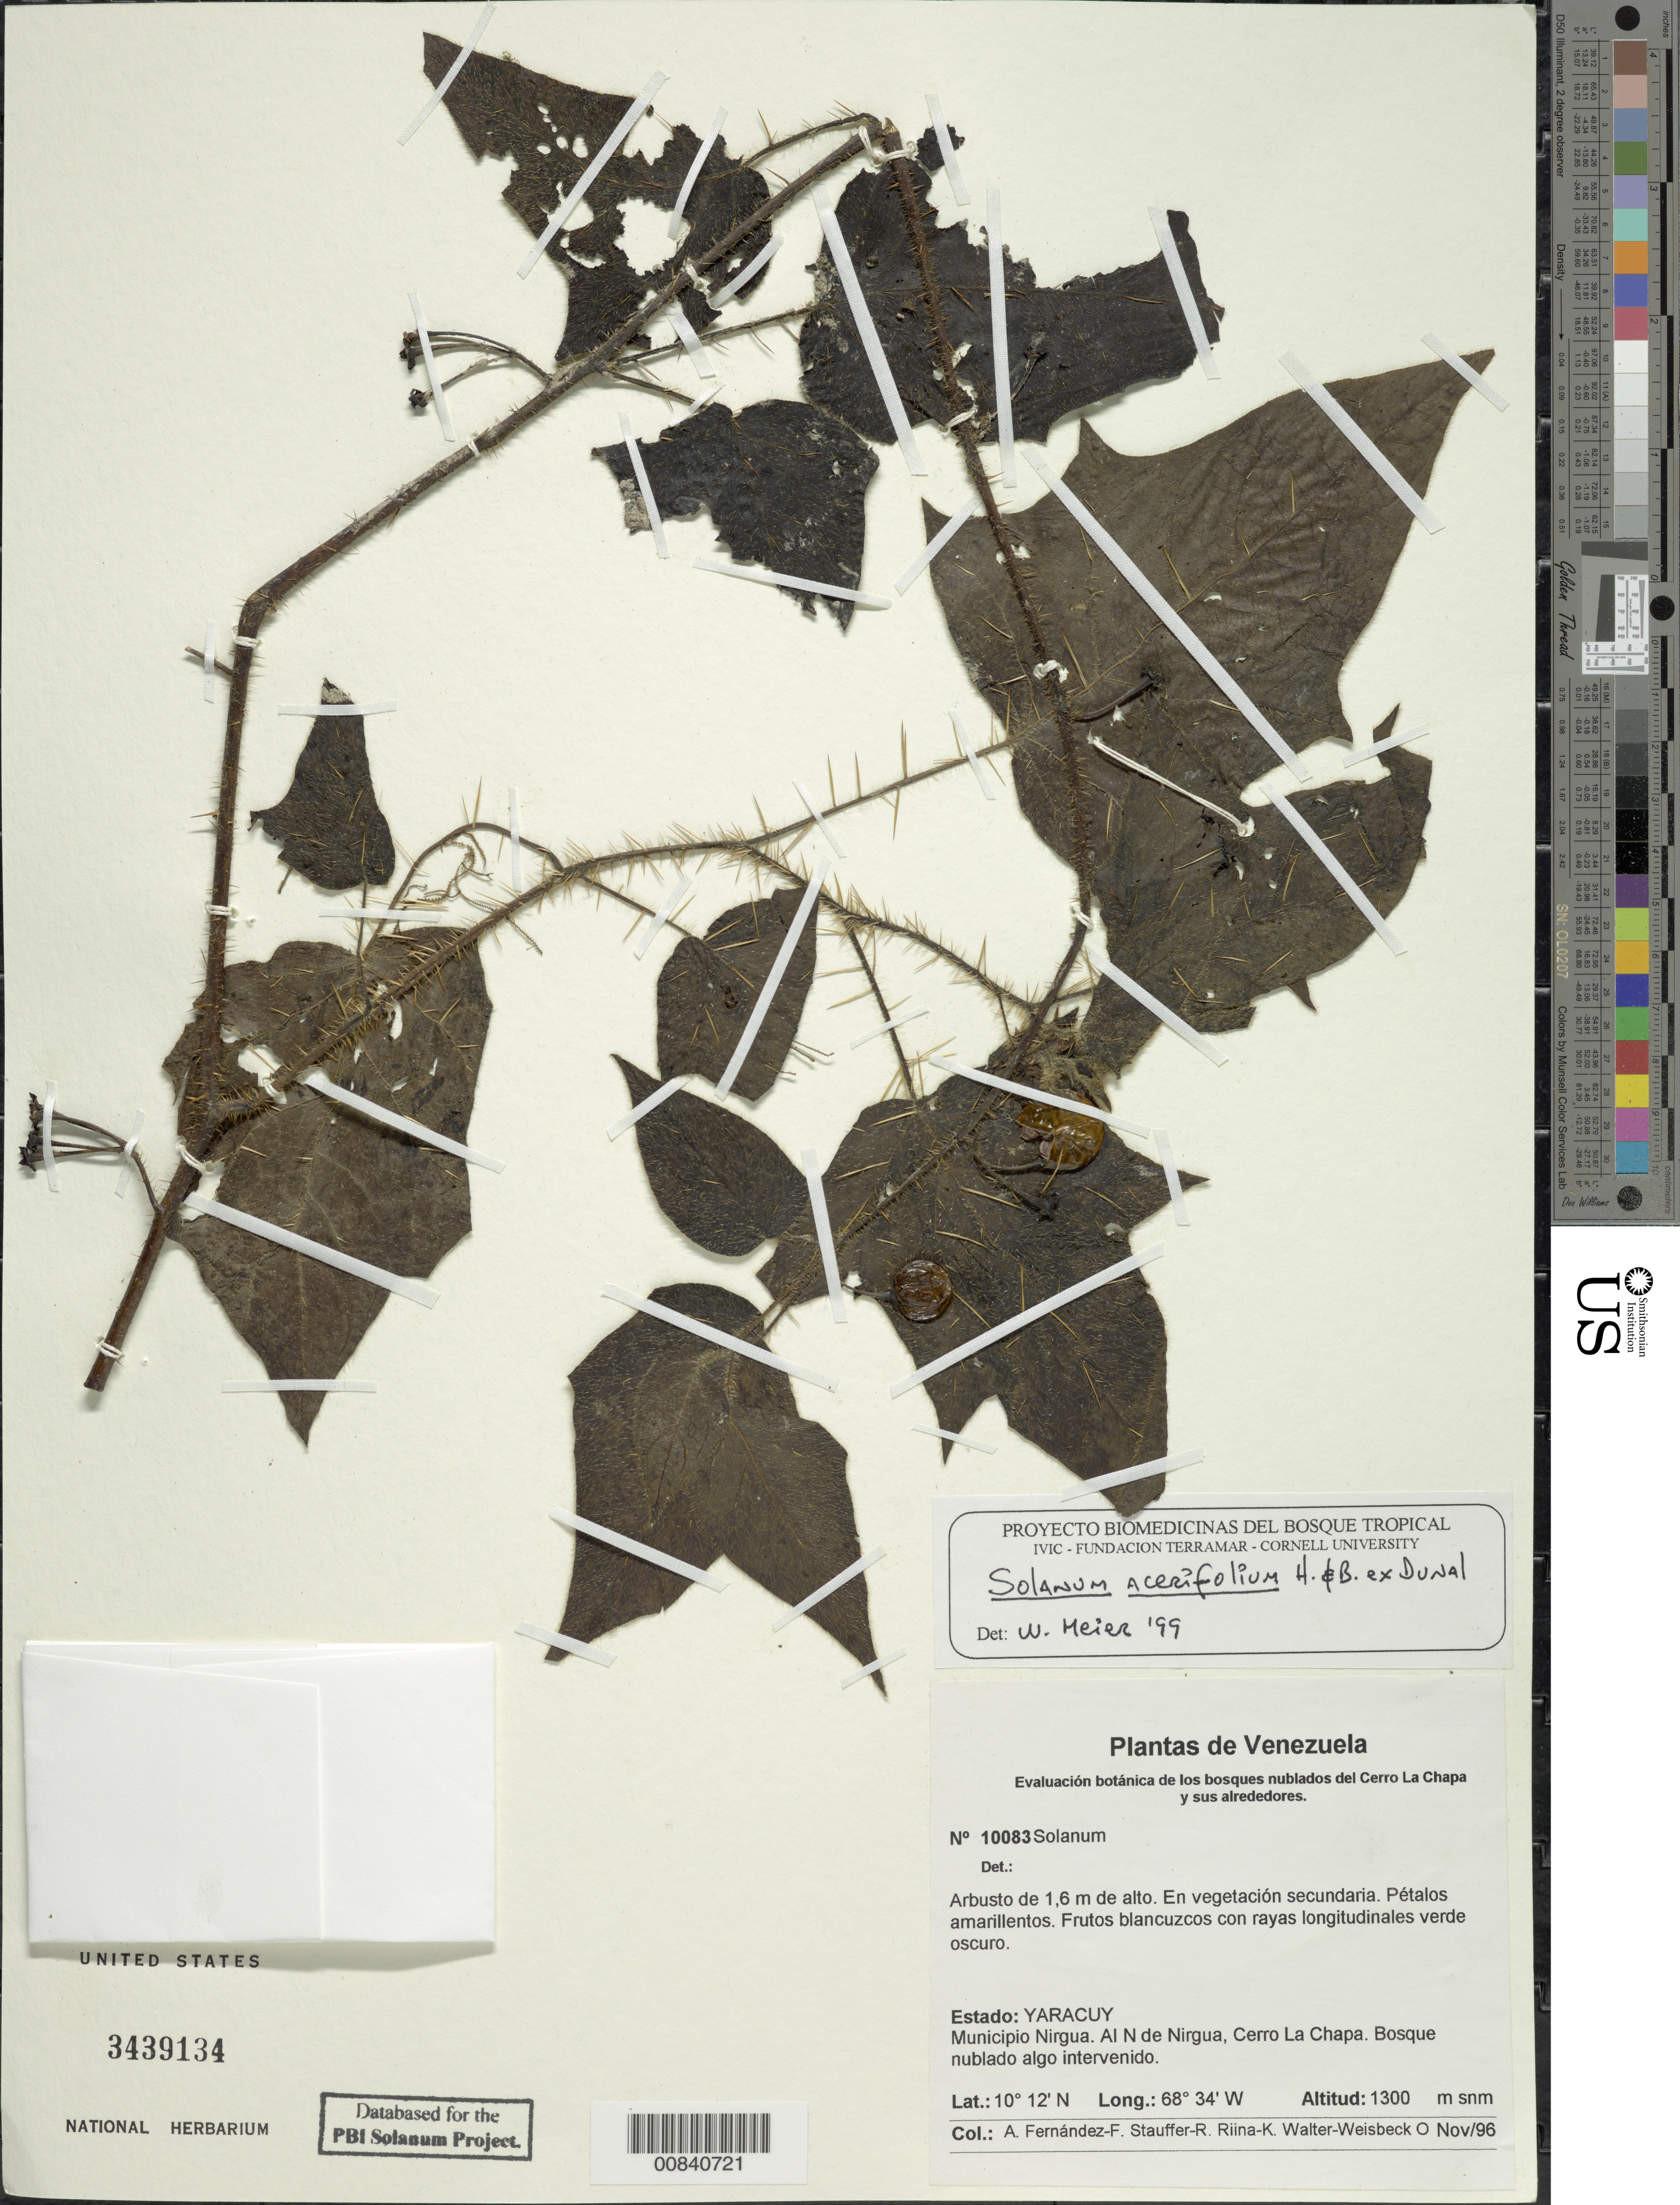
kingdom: Plantae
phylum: Tracheophyta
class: Magnoliopsida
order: Solanales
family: Solanaceae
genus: Solanum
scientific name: Solanum acerifolium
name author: Humb. & Bonpl. ex Dunal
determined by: Meier, Winfried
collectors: Á. Fernández, F. W. Stauffer, R. Riina & W. Weisbeck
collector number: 10083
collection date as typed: Nov 1996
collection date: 1996-11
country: Venezuela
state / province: Yaracuy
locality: Municipio Nirgua. Al N de Nirgua, Cerro La Chappa.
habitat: Bosque nublado algo intervenido. En vegetacion secundaria.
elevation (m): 1300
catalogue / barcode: US 3439134